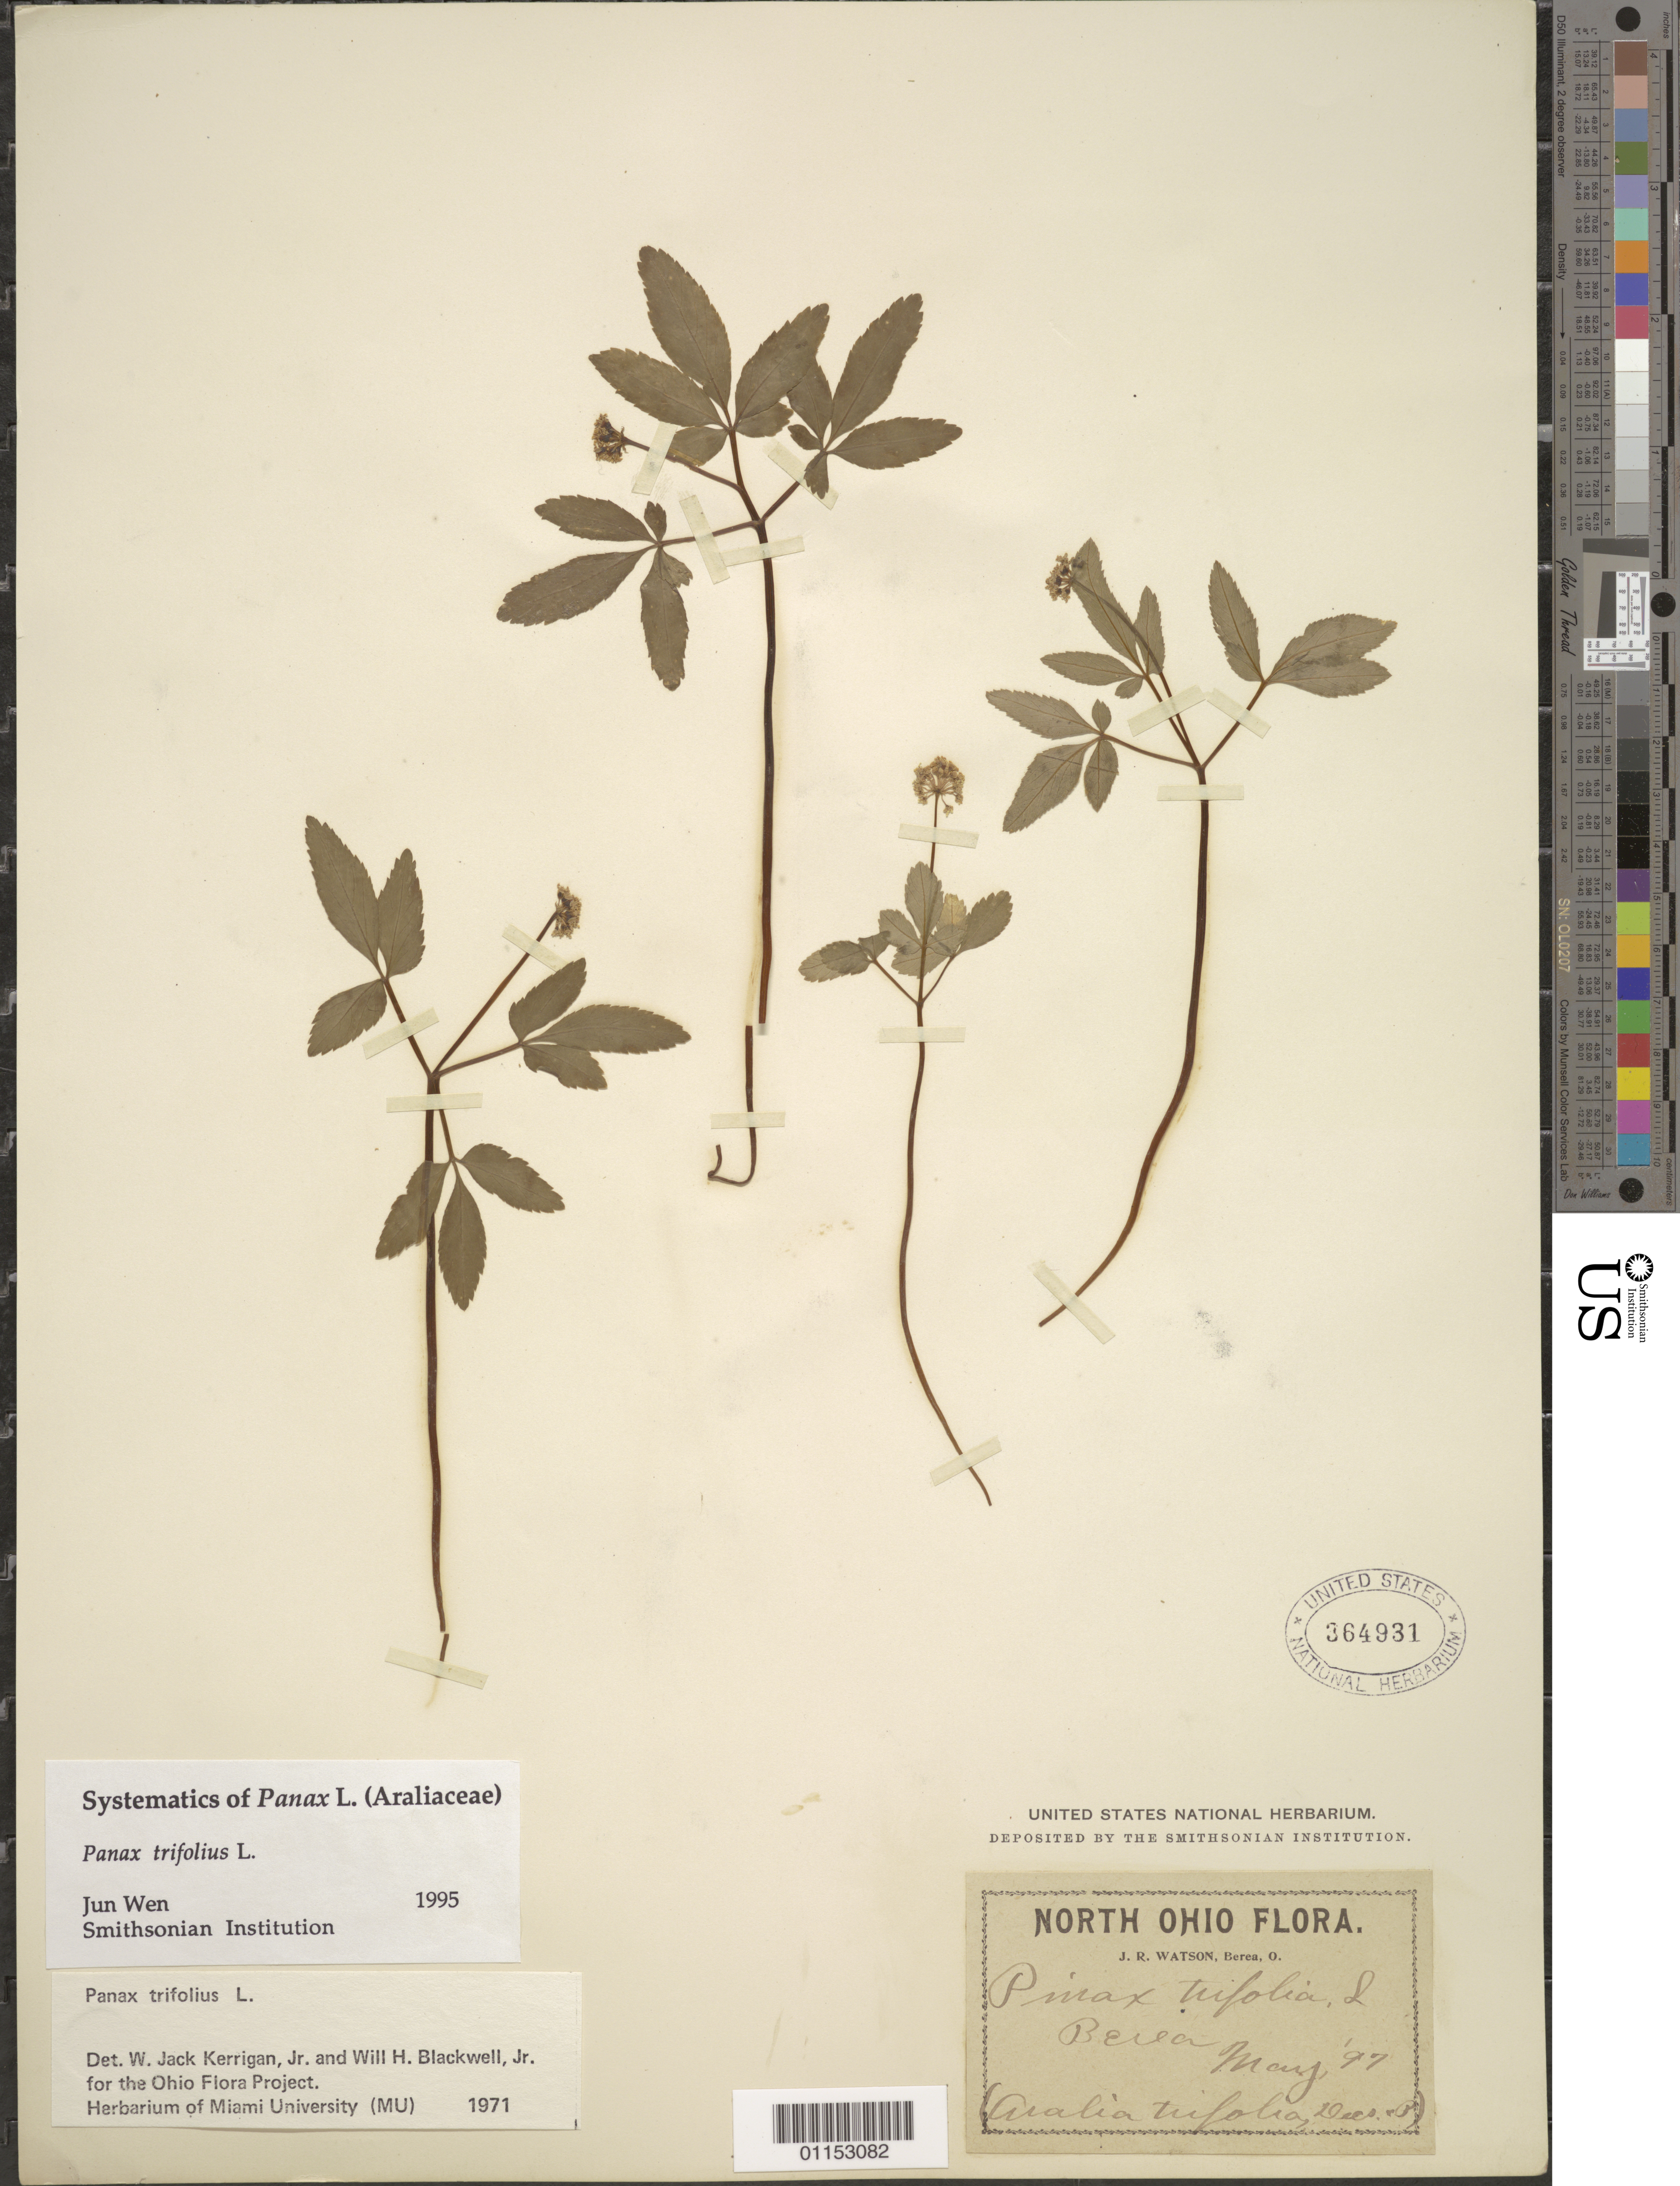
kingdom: Plantae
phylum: Tracheophyta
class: Magnoliopsida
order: Apiales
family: Araliaceae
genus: Panax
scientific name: Panax trifolius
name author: L.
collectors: J. R. Watson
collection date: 1897-05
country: United States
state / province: Ohio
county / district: Cuyahoga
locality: Berea.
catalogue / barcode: US 364931